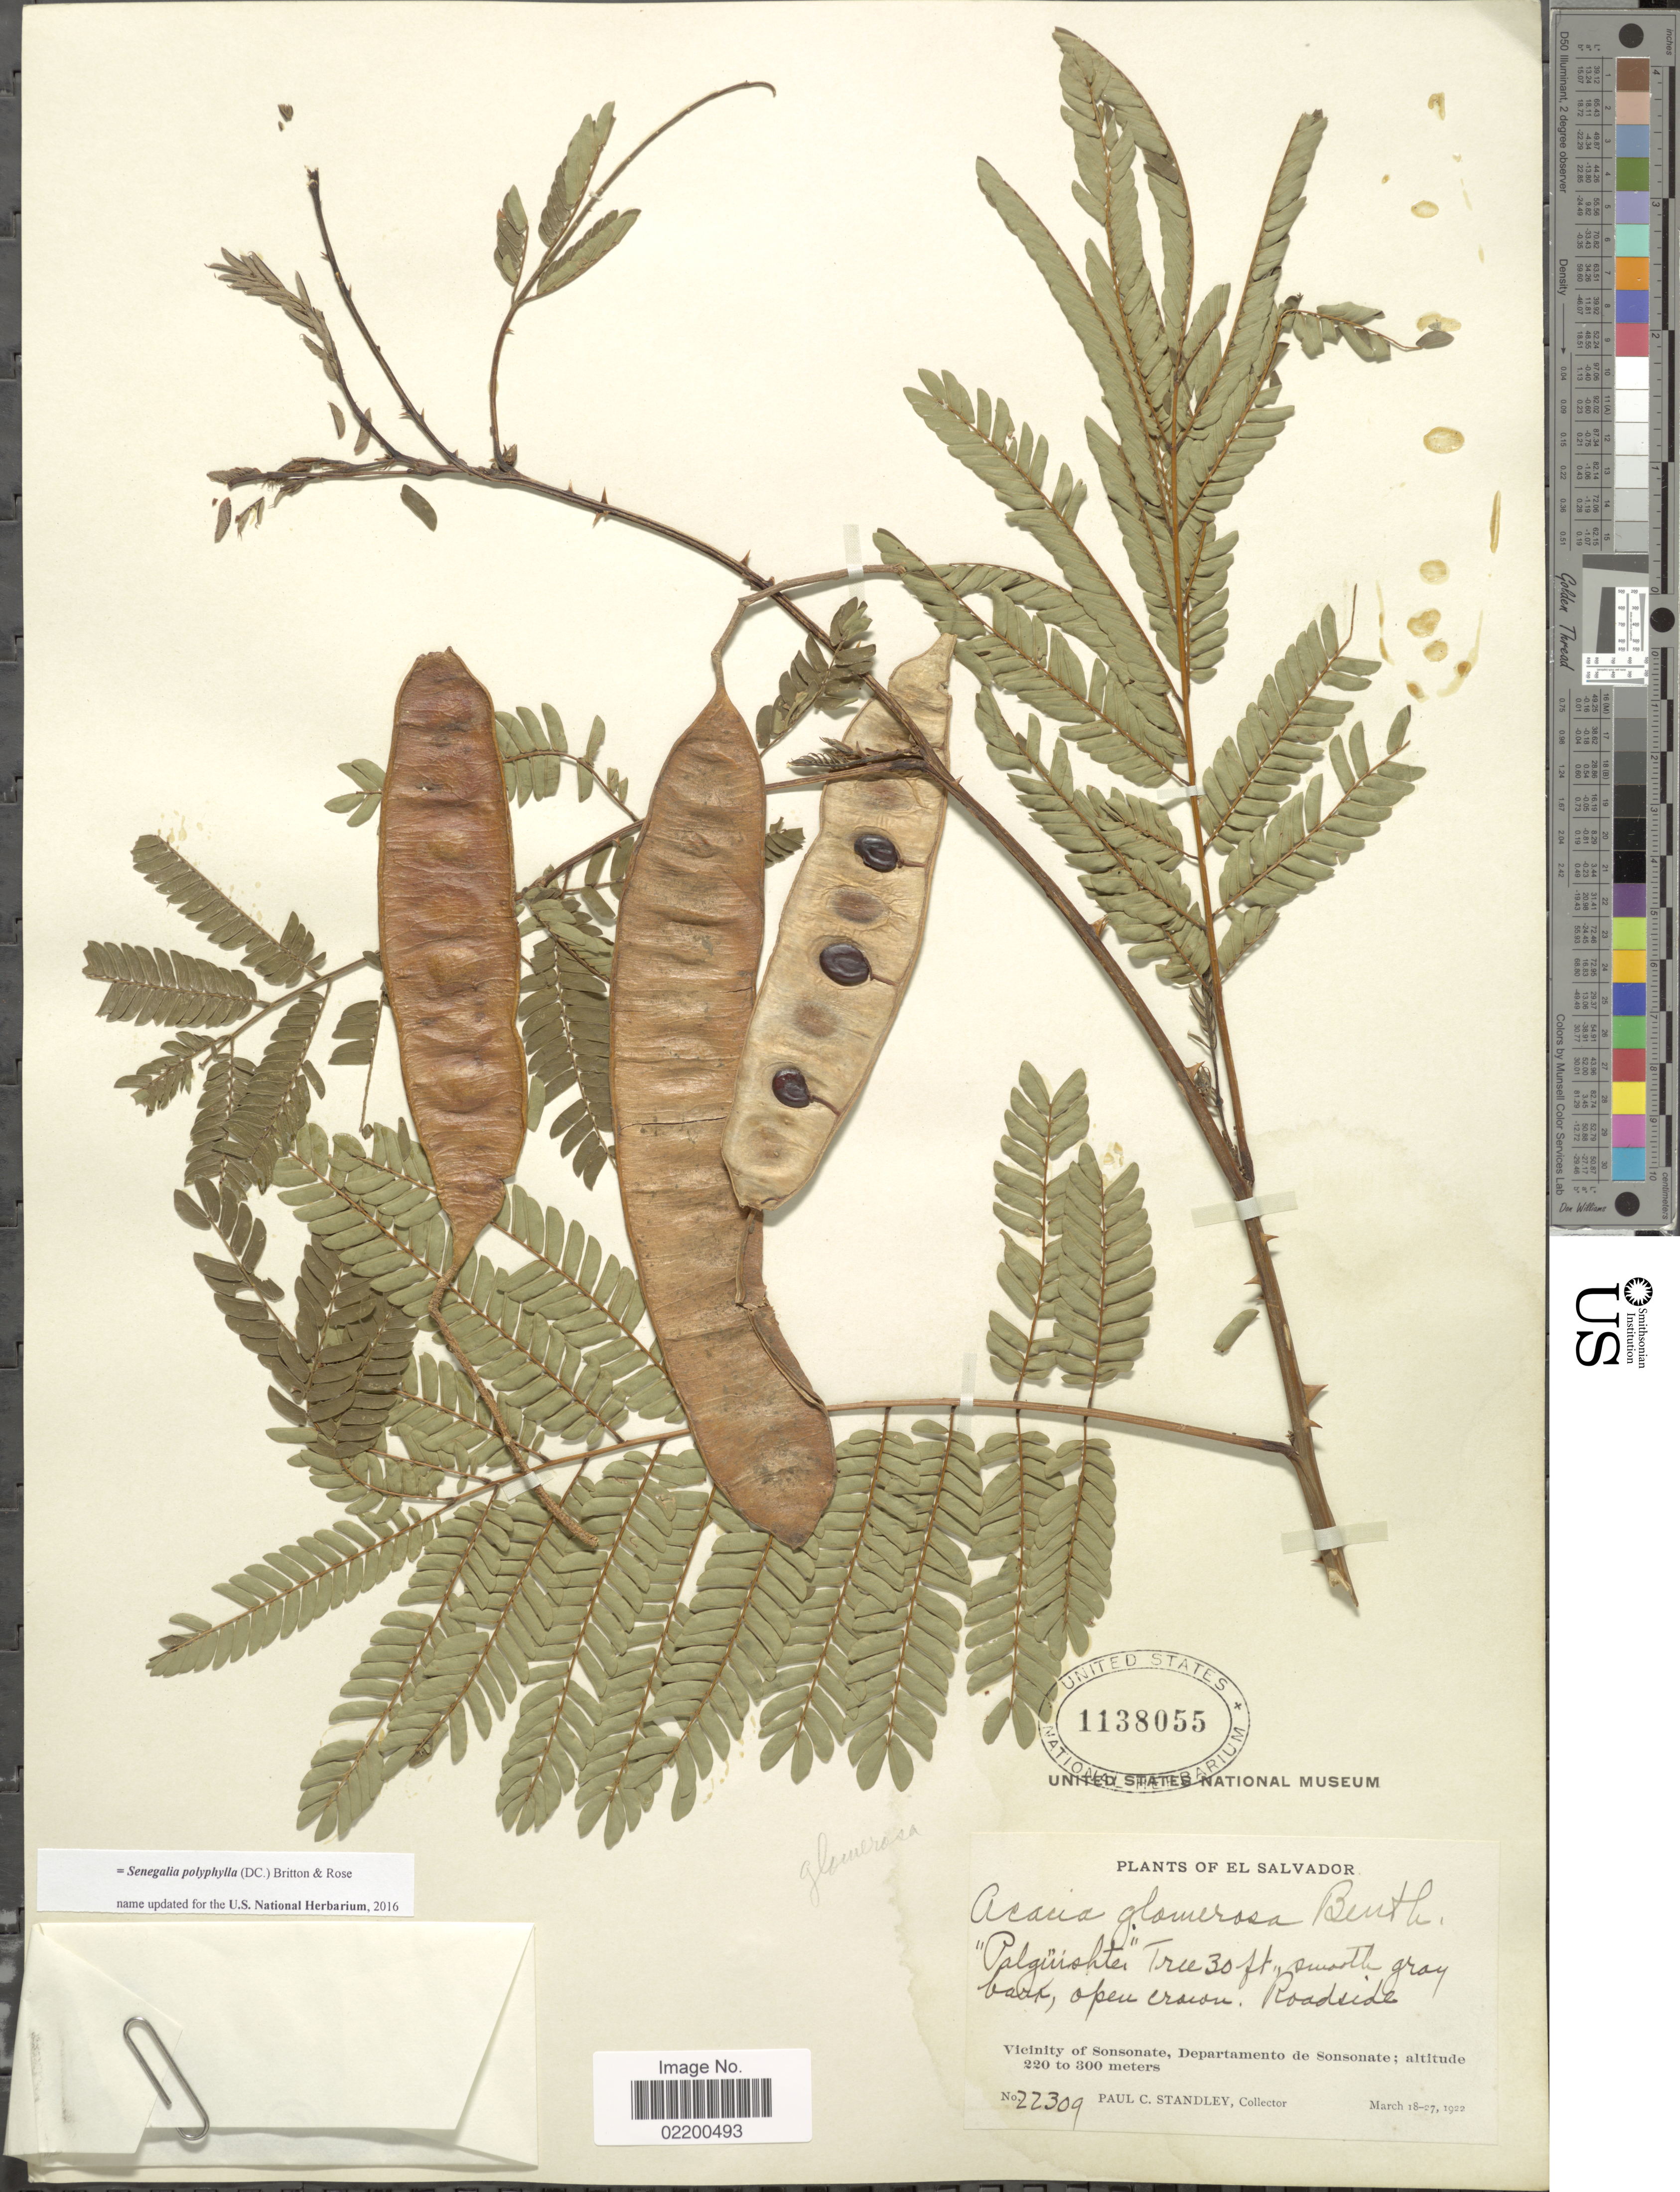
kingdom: Plantae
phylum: Tracheophyta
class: Magnoliopsida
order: Fabales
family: Fabaceae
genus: Senegalia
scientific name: Senegalia polyphylla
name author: (DC.) Britton & Rose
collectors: P. C. Standley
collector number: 22309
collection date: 1922-03-18/1922-03-27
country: El Salvador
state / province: Sonsonate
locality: Vicinity of Sonsonate, Departamento de Sonsonate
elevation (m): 220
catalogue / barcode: US 1138055